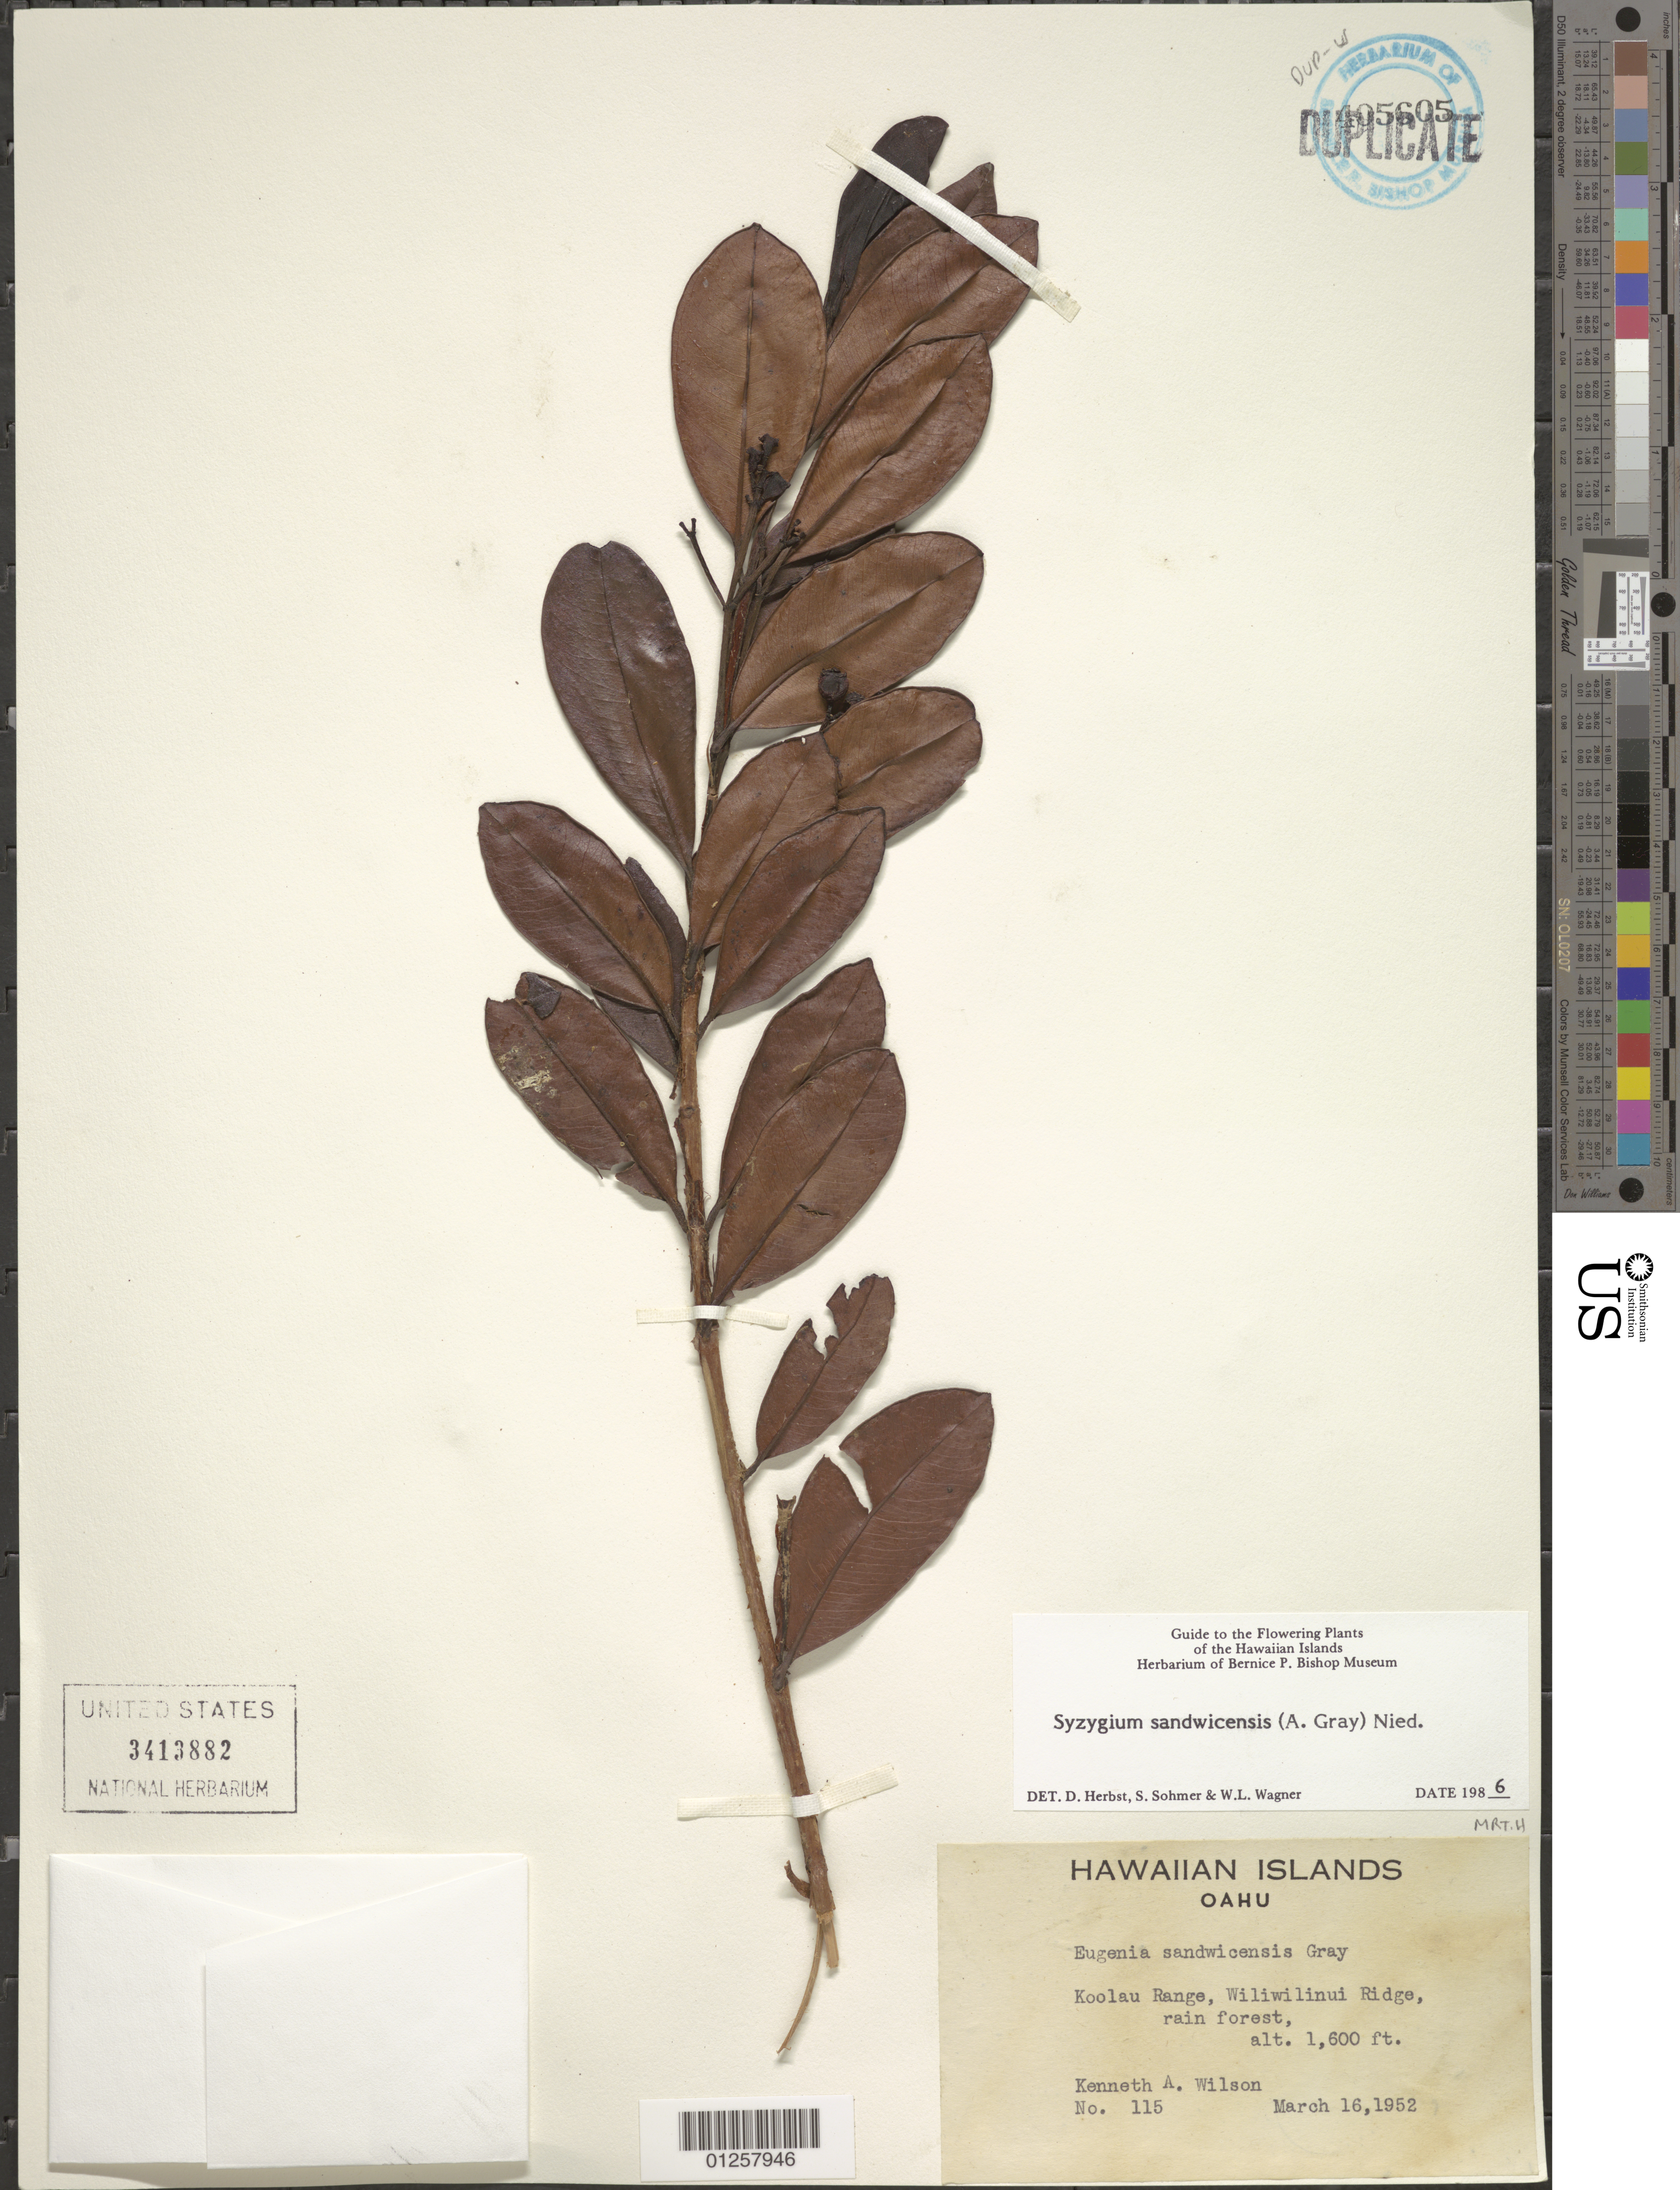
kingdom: Plantae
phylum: Tracheophyta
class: Magnoliopsida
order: Myrtales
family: Myrtaceae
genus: Syzygium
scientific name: Syzygium sandwicense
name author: (A. Gray) Müll. Stuttg.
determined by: Herbst, D. R.; Sohmer, S. H.; Wagner, W. L.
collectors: K. A. Wilson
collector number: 115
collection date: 1952-03-16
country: United States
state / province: Hawaii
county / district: Honolulu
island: Oahu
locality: Koolau Range, Wiliwilinui Ridge.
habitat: Rain forest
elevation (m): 488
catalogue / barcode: US 3413882